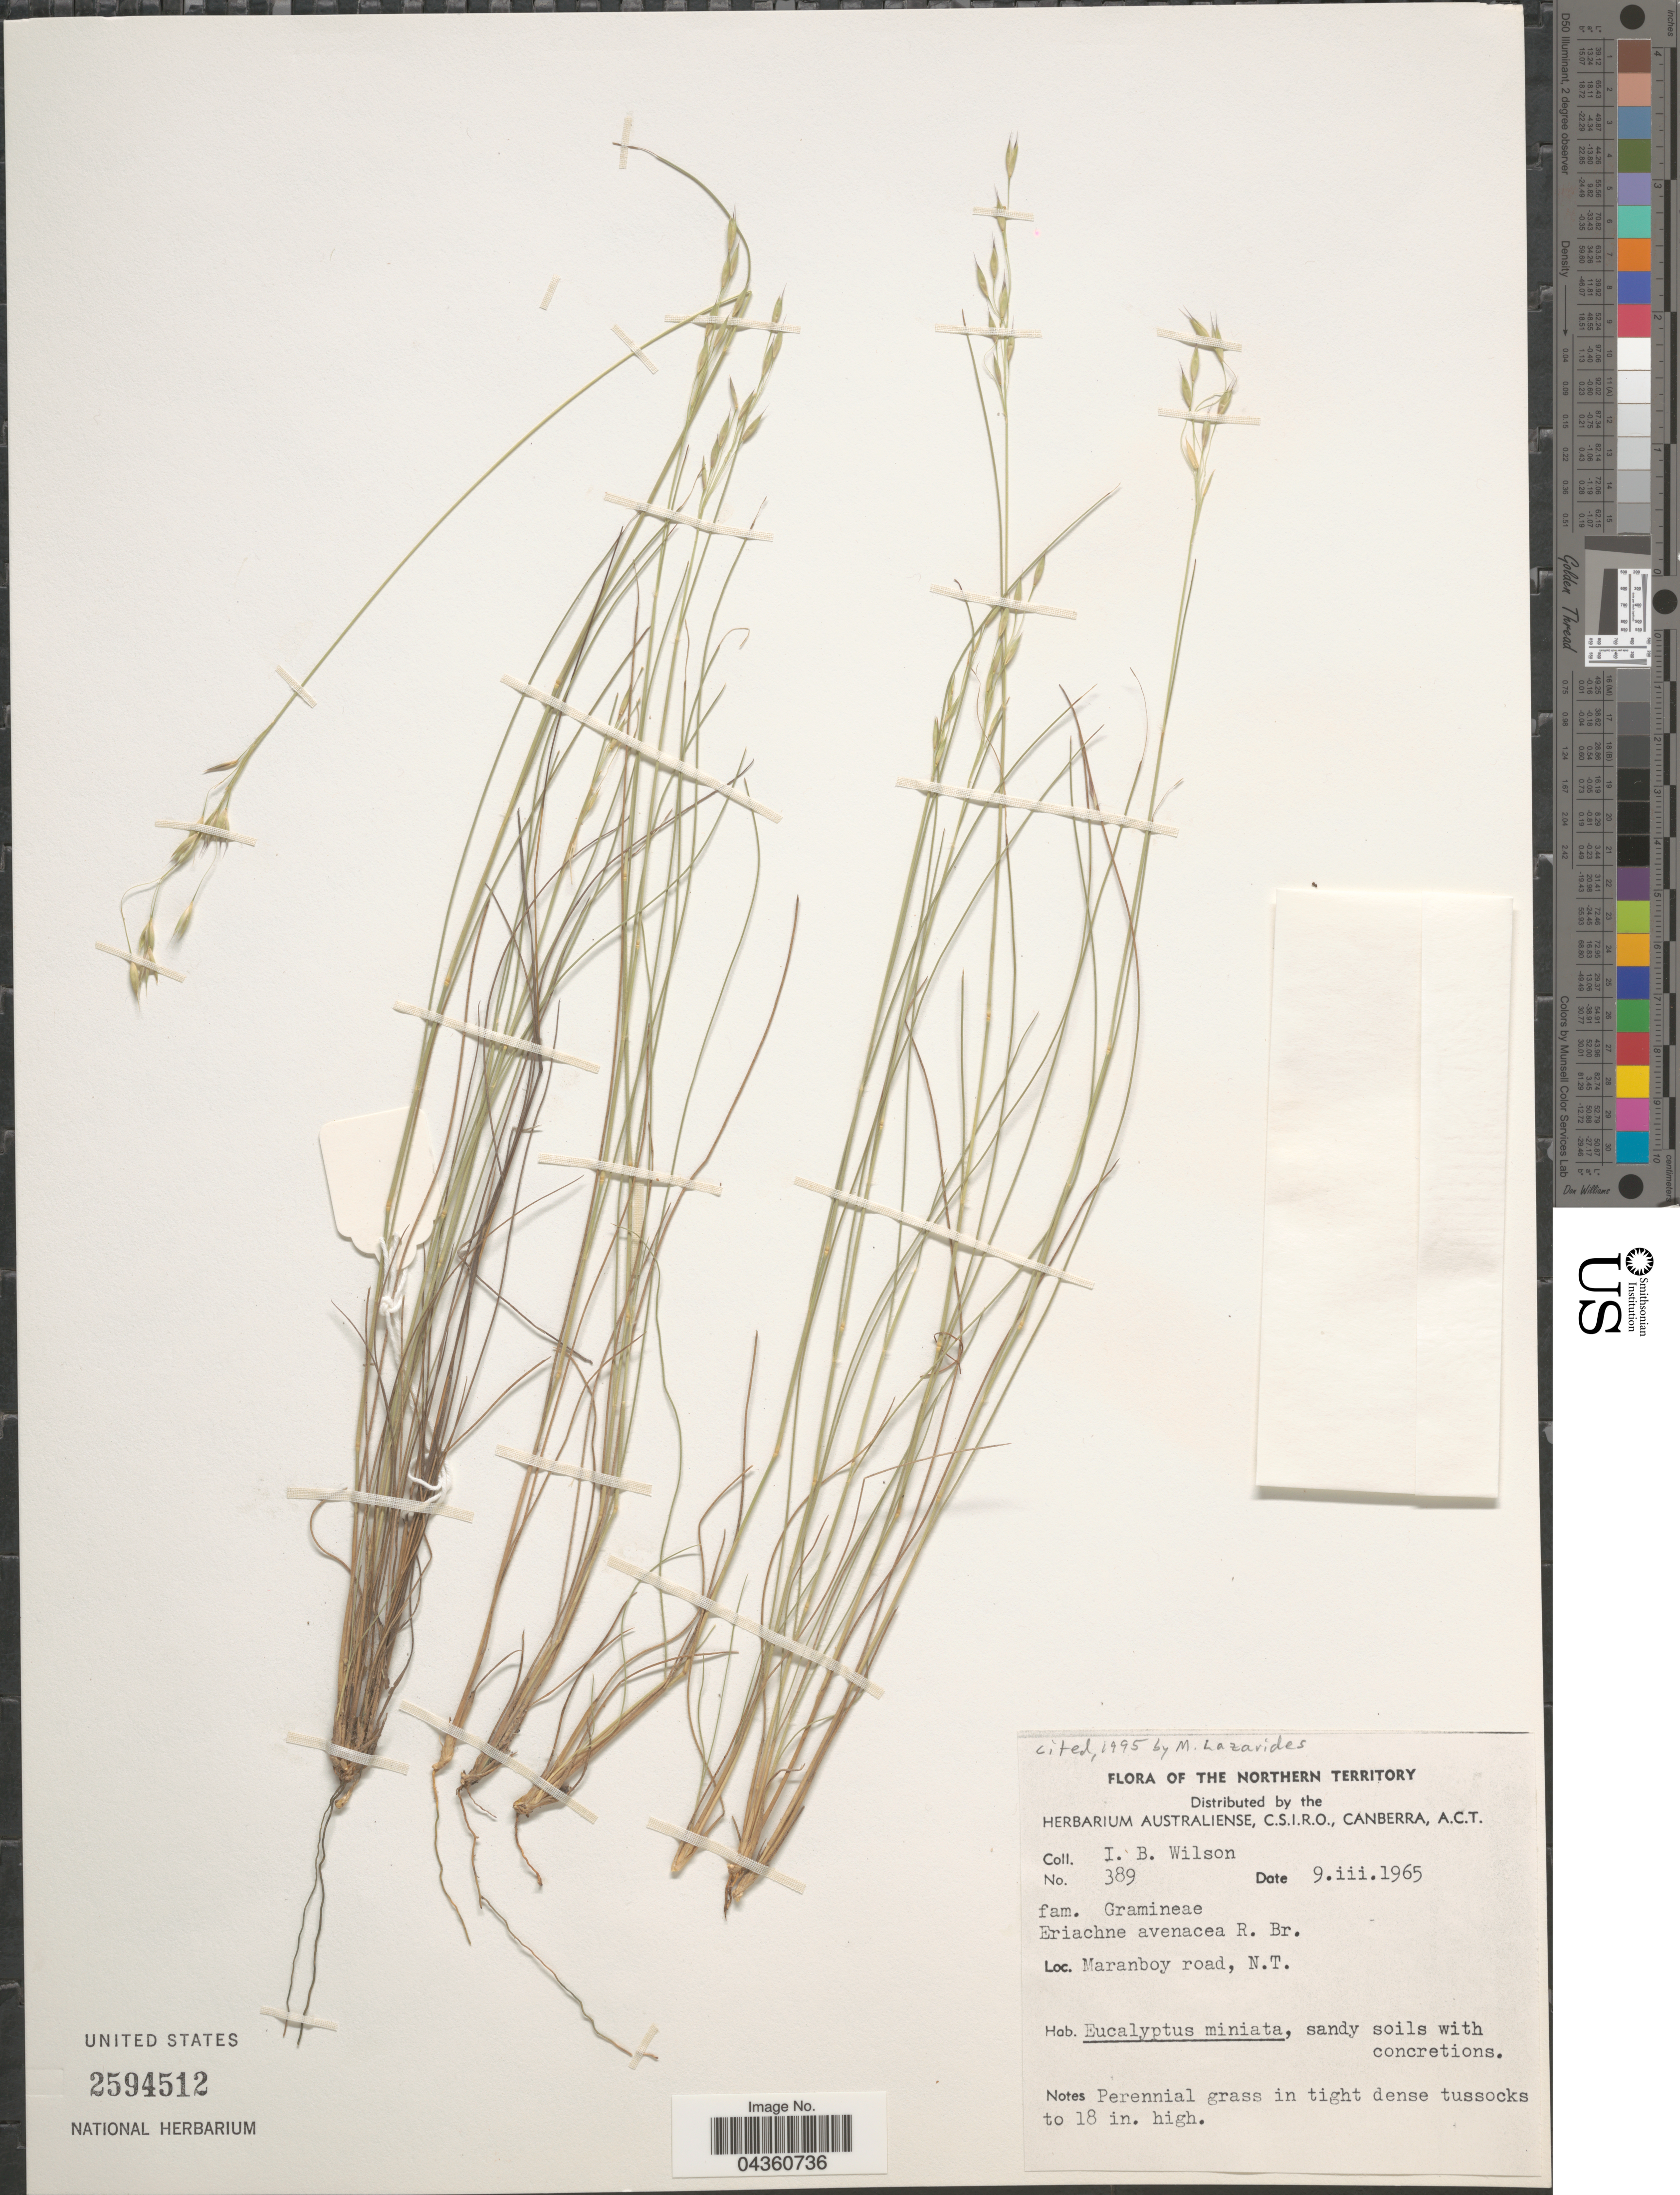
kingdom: Plantae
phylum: Tracheophyta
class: Liliopsida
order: Poales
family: Poaceae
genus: Eriachne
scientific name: Eriachne avenacea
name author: R. Br.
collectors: I. B. Wilson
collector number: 389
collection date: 1965-03-09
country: Australia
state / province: Northern Territory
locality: Maranboy road, N.T.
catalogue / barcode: US 2594512